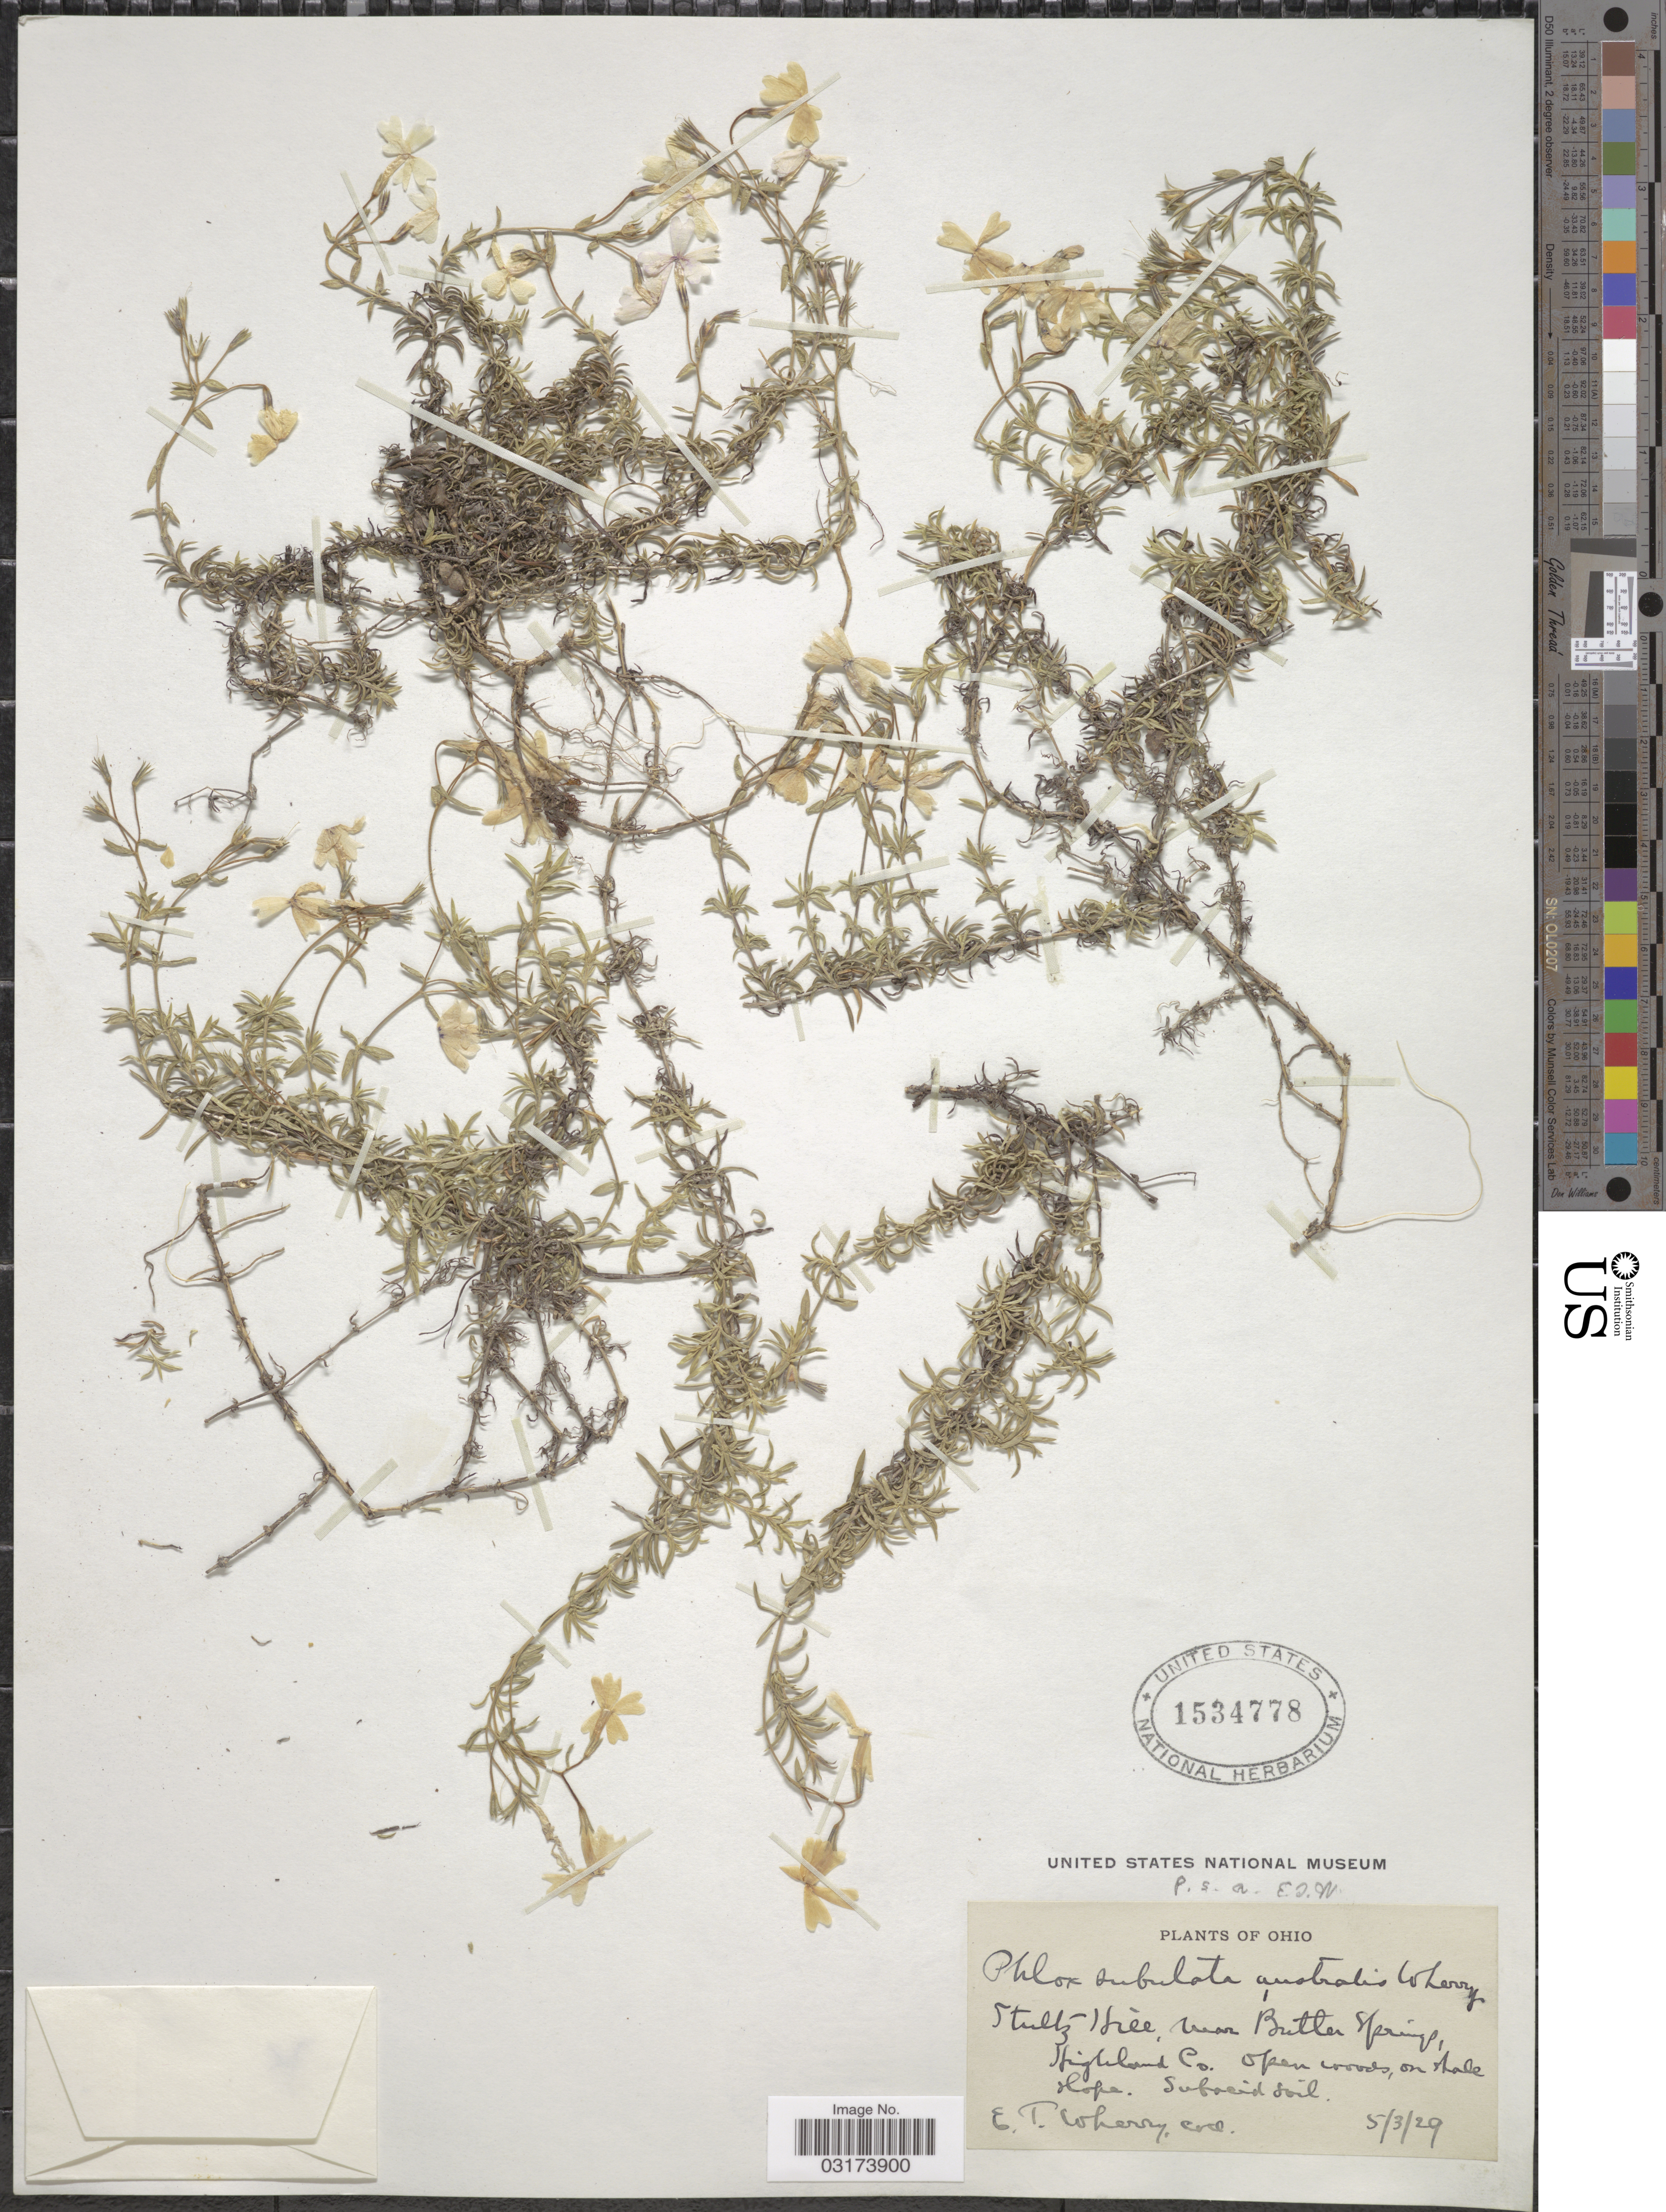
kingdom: Plantae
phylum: Tracheophyta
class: Magnoliopsida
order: Ericales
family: Polemoniaceae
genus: Phlox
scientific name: Phlox subulata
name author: L.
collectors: E. Coherry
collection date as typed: Transcribed d/m/y: 3/5/29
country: United States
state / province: Ohio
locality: Stultz Hill, near Butler Springs, Highland Co. open woods, on stale slope.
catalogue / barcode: US 1534778